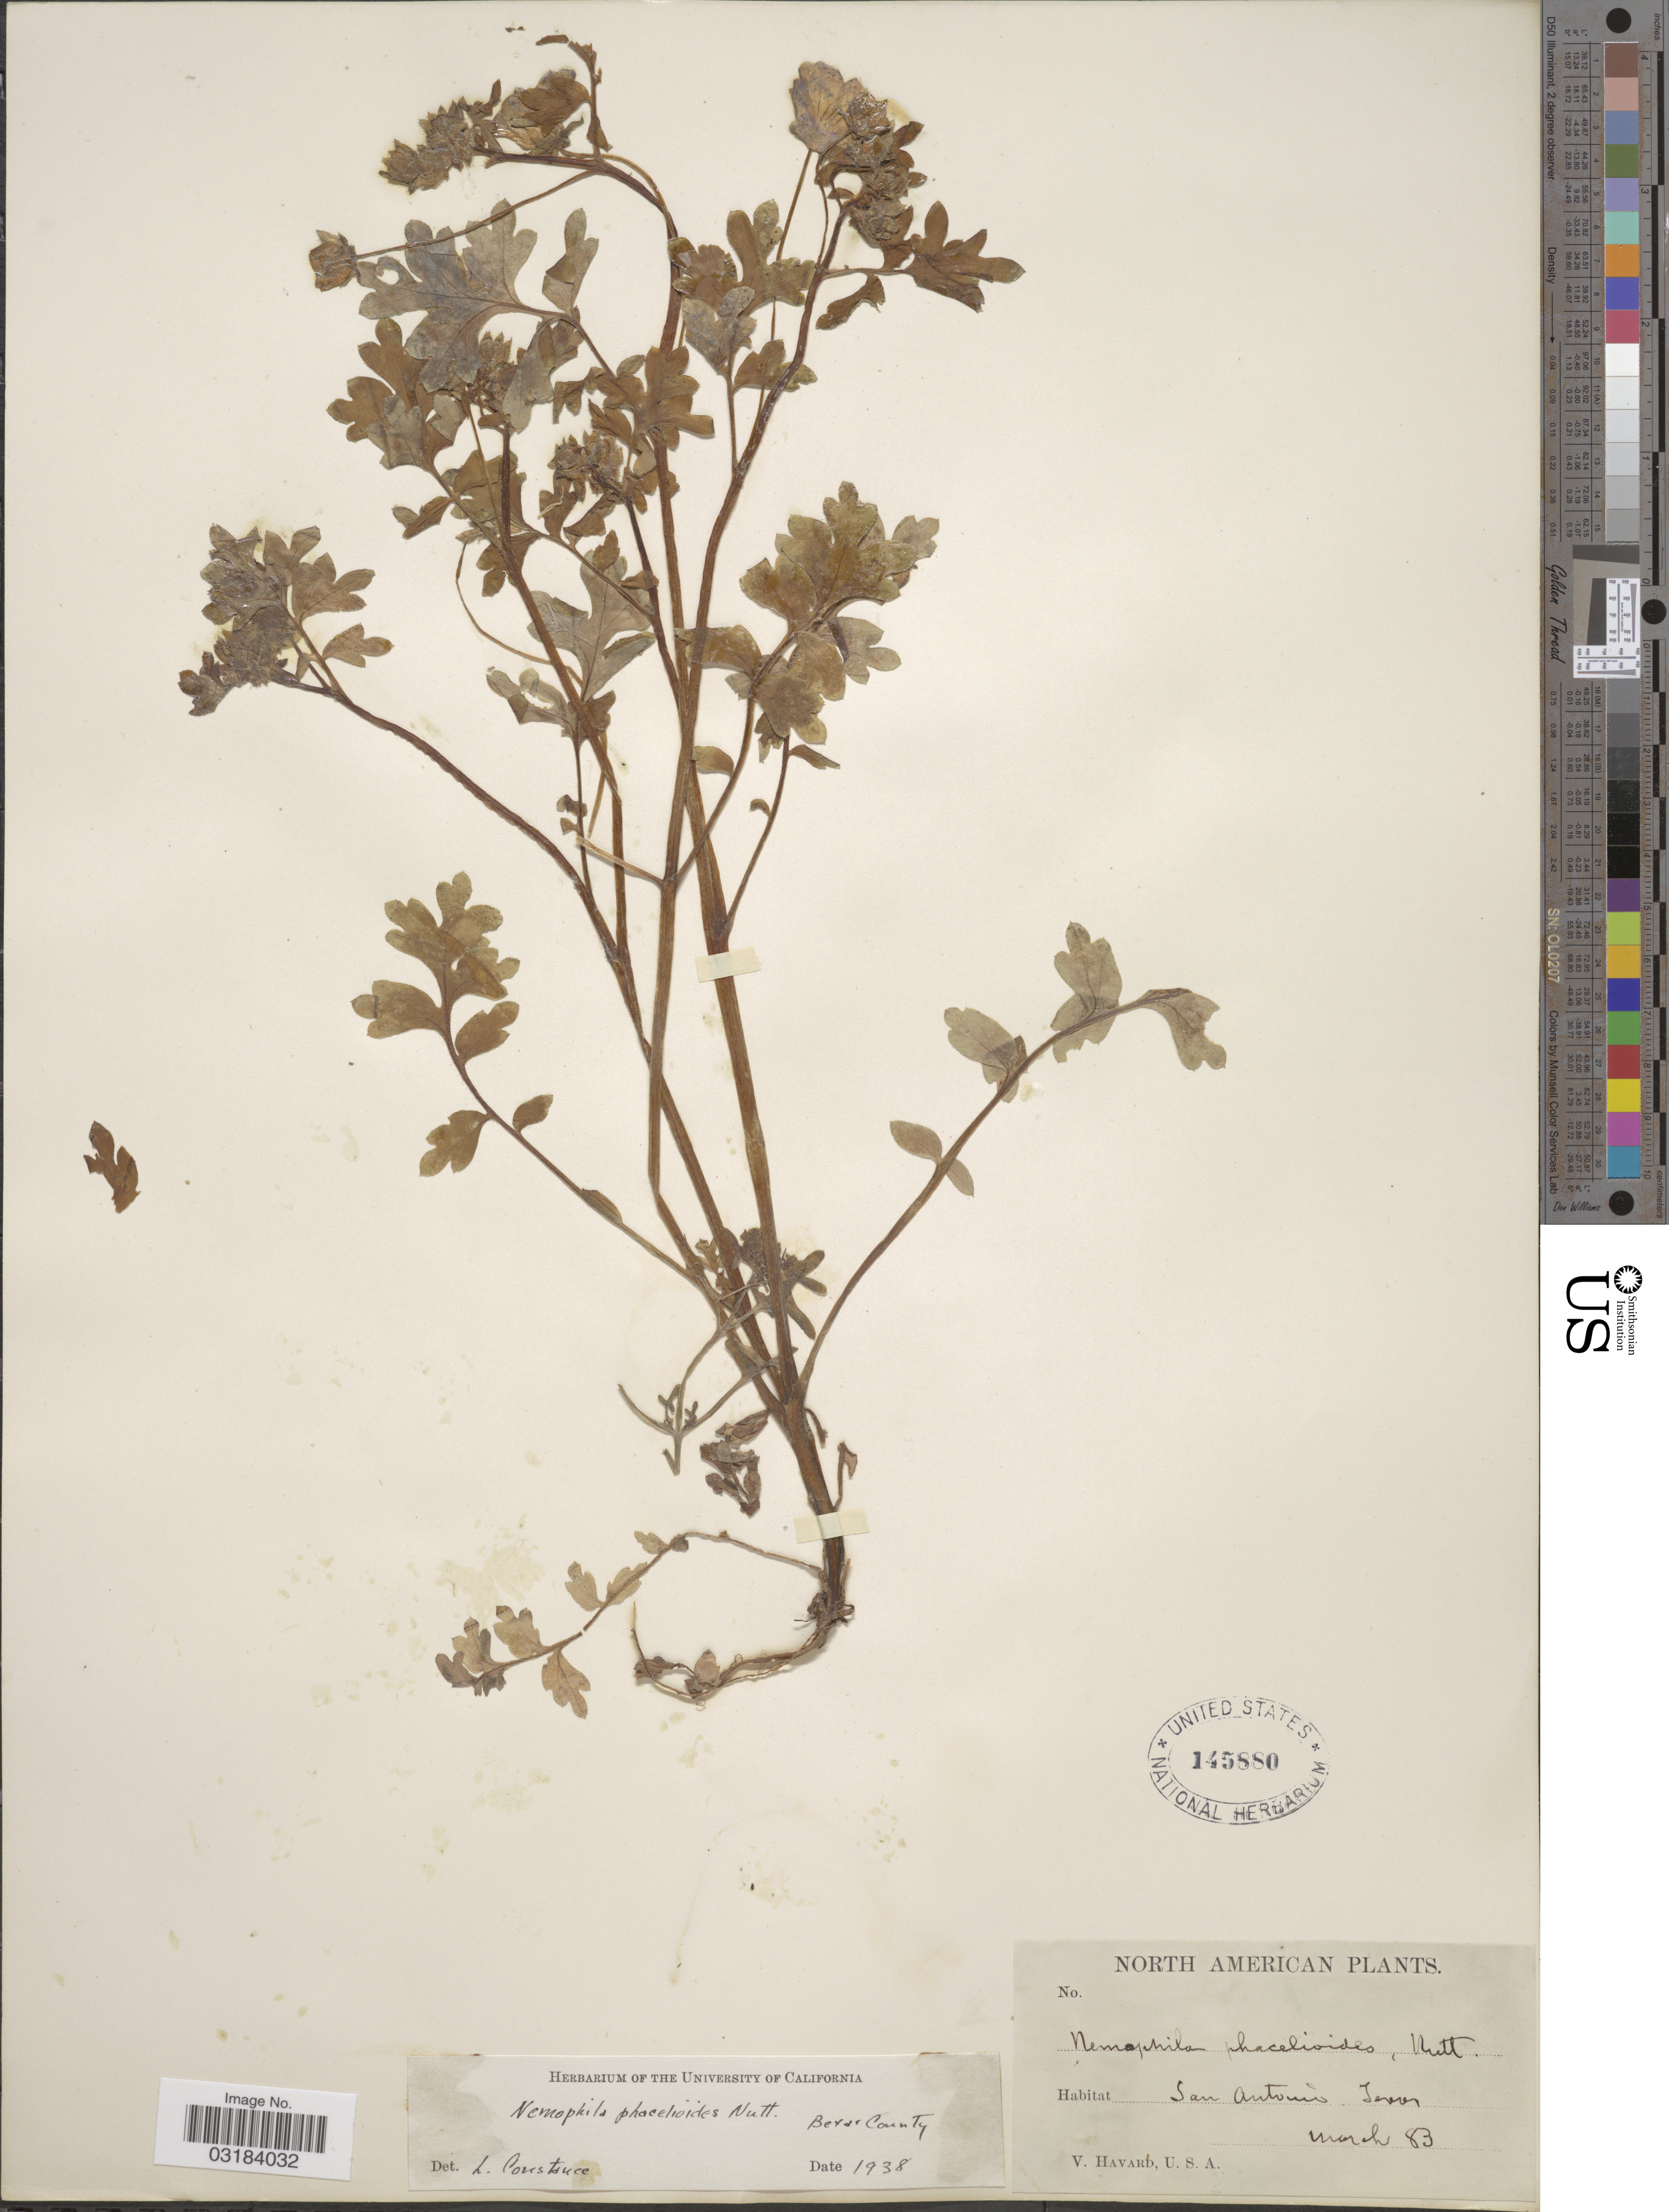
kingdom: Plantae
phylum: Tracheophyta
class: Magnoliopsida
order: Boraginales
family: Hydrophyllaceae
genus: Nemophila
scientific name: Nemophila phacelioides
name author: W.P.C. Barton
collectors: V. Havard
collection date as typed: Transcribed d/m/y: /3/83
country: United States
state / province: Texas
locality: San Antonio.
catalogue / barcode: US 145880